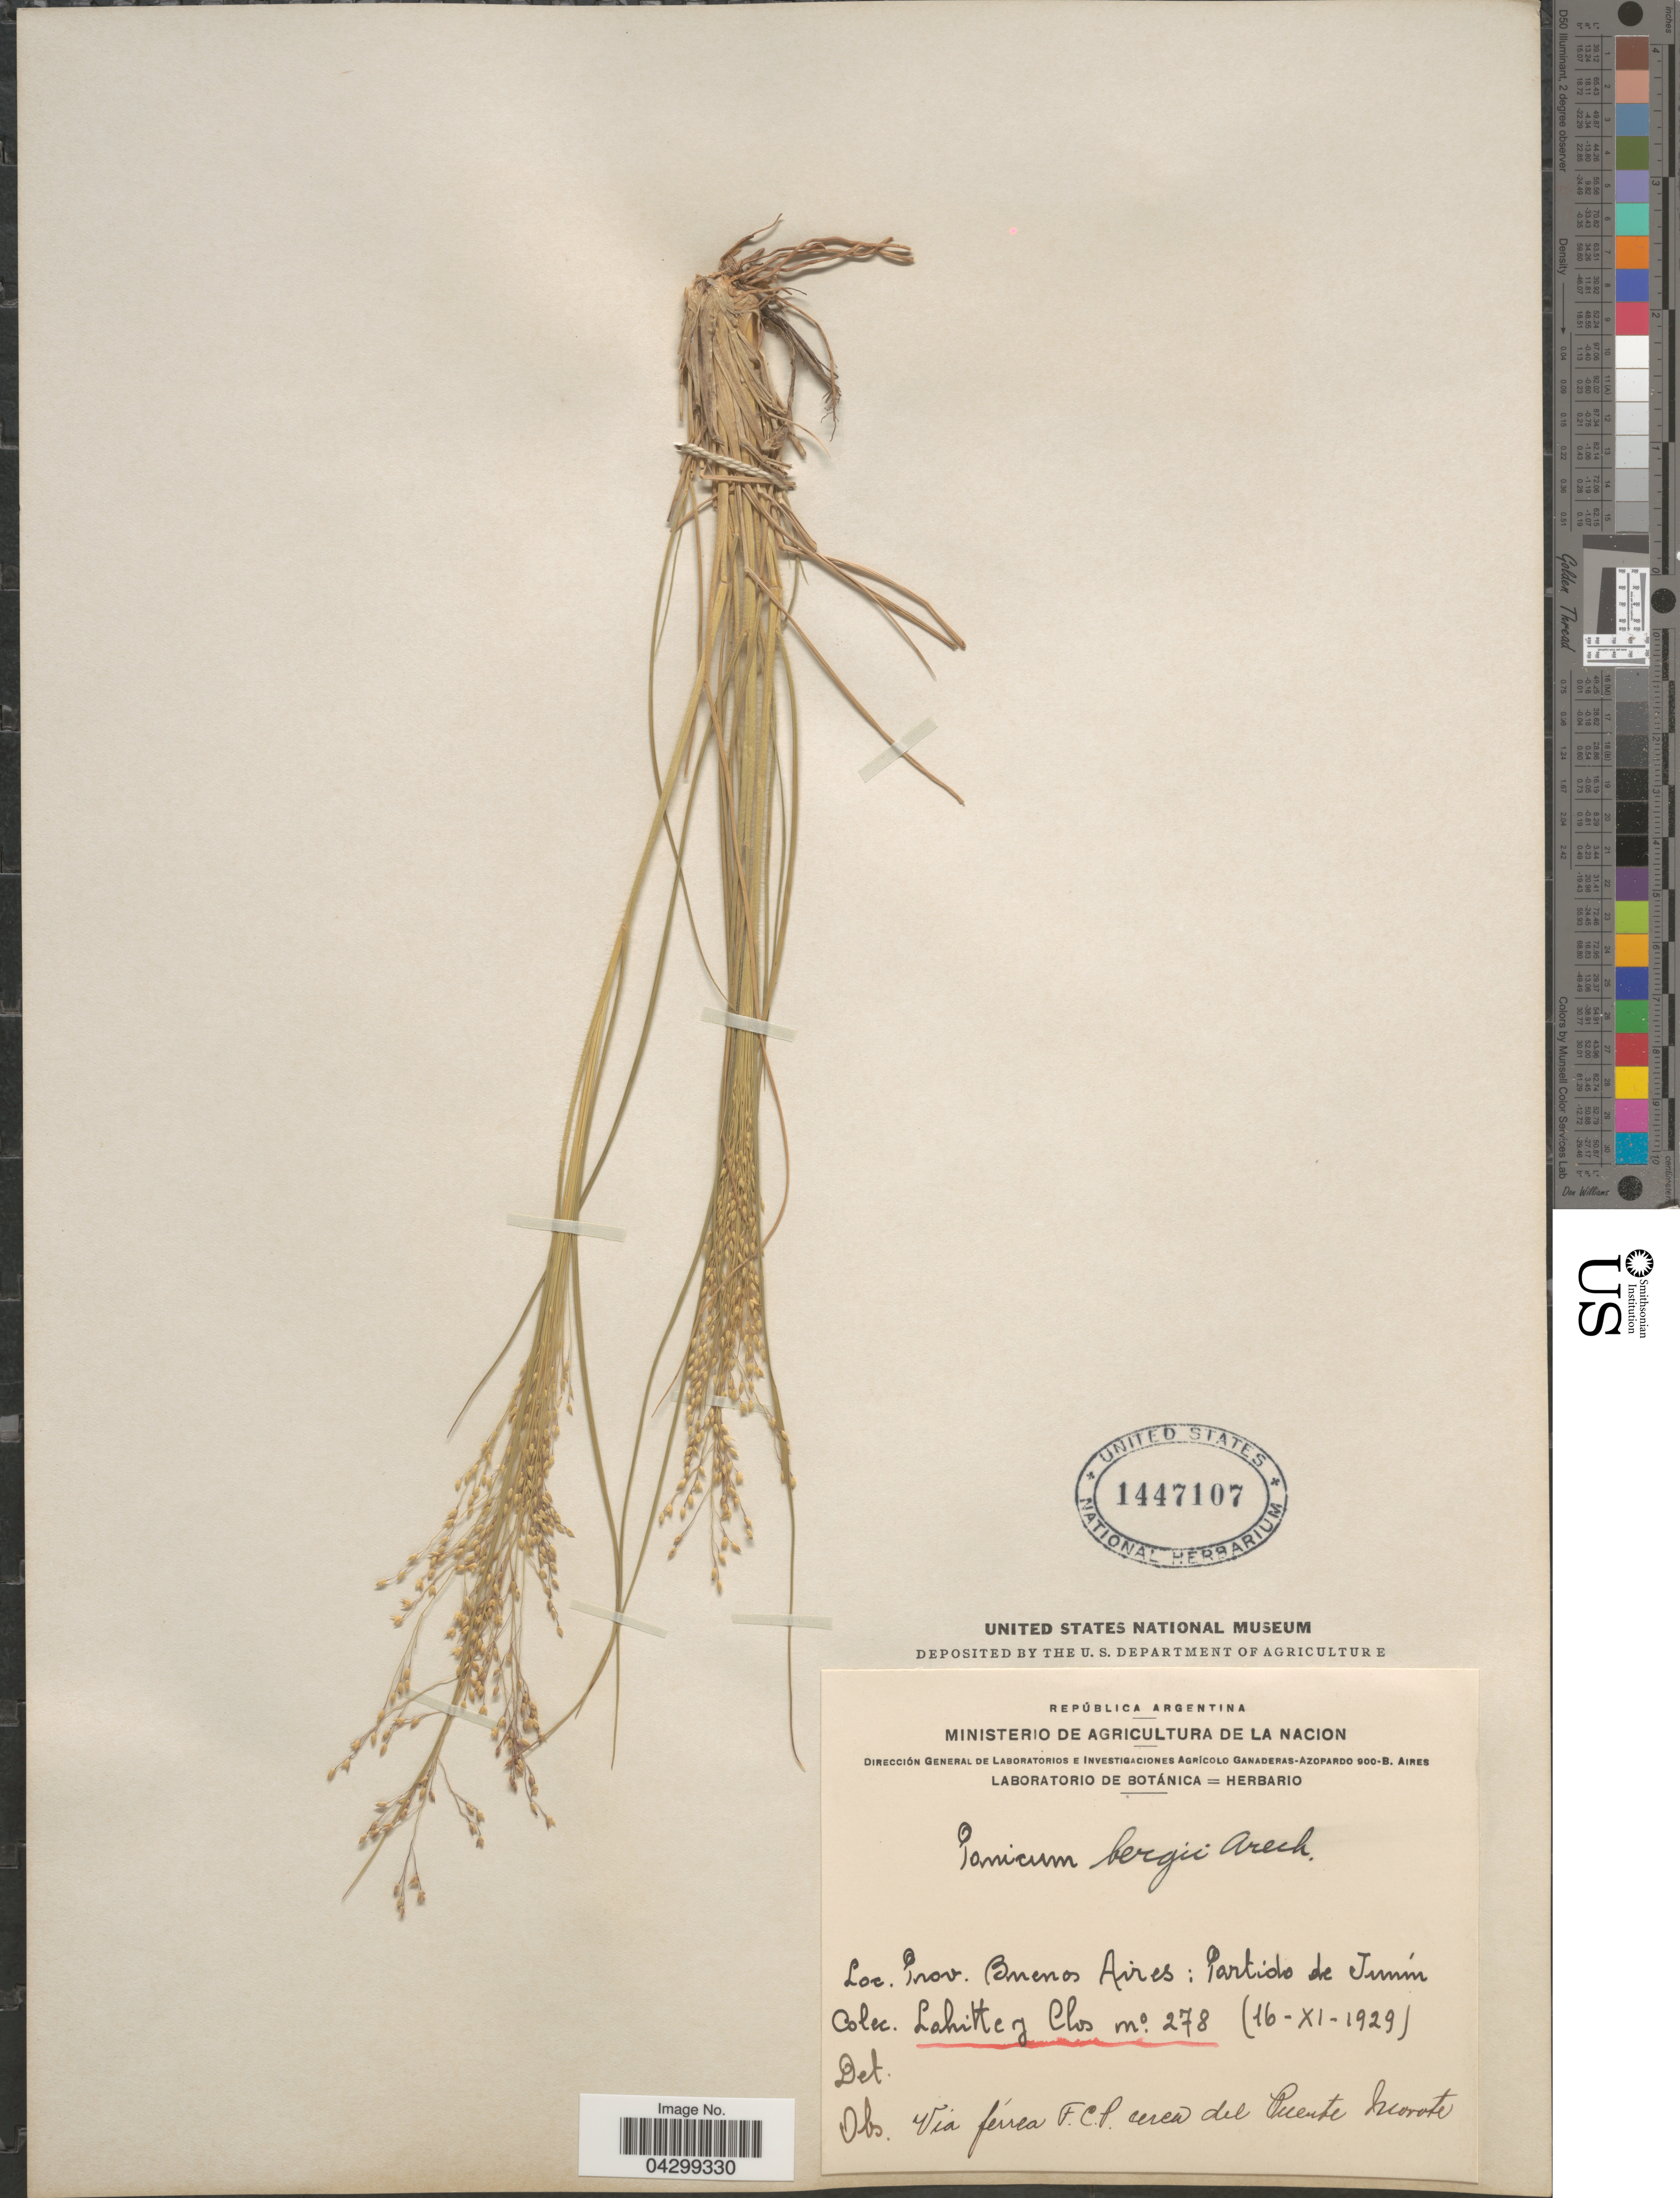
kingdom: Plantae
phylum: Tracheophyta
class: Liliopsida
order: Poales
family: Poaceae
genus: Panicum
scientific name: Panicum bergii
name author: Arechav.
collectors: -. Lahitte & Clos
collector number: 278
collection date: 1929-11-16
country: Argentina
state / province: Buenos Aires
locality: República Argentina. Partido de Junín.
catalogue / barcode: US 1447107